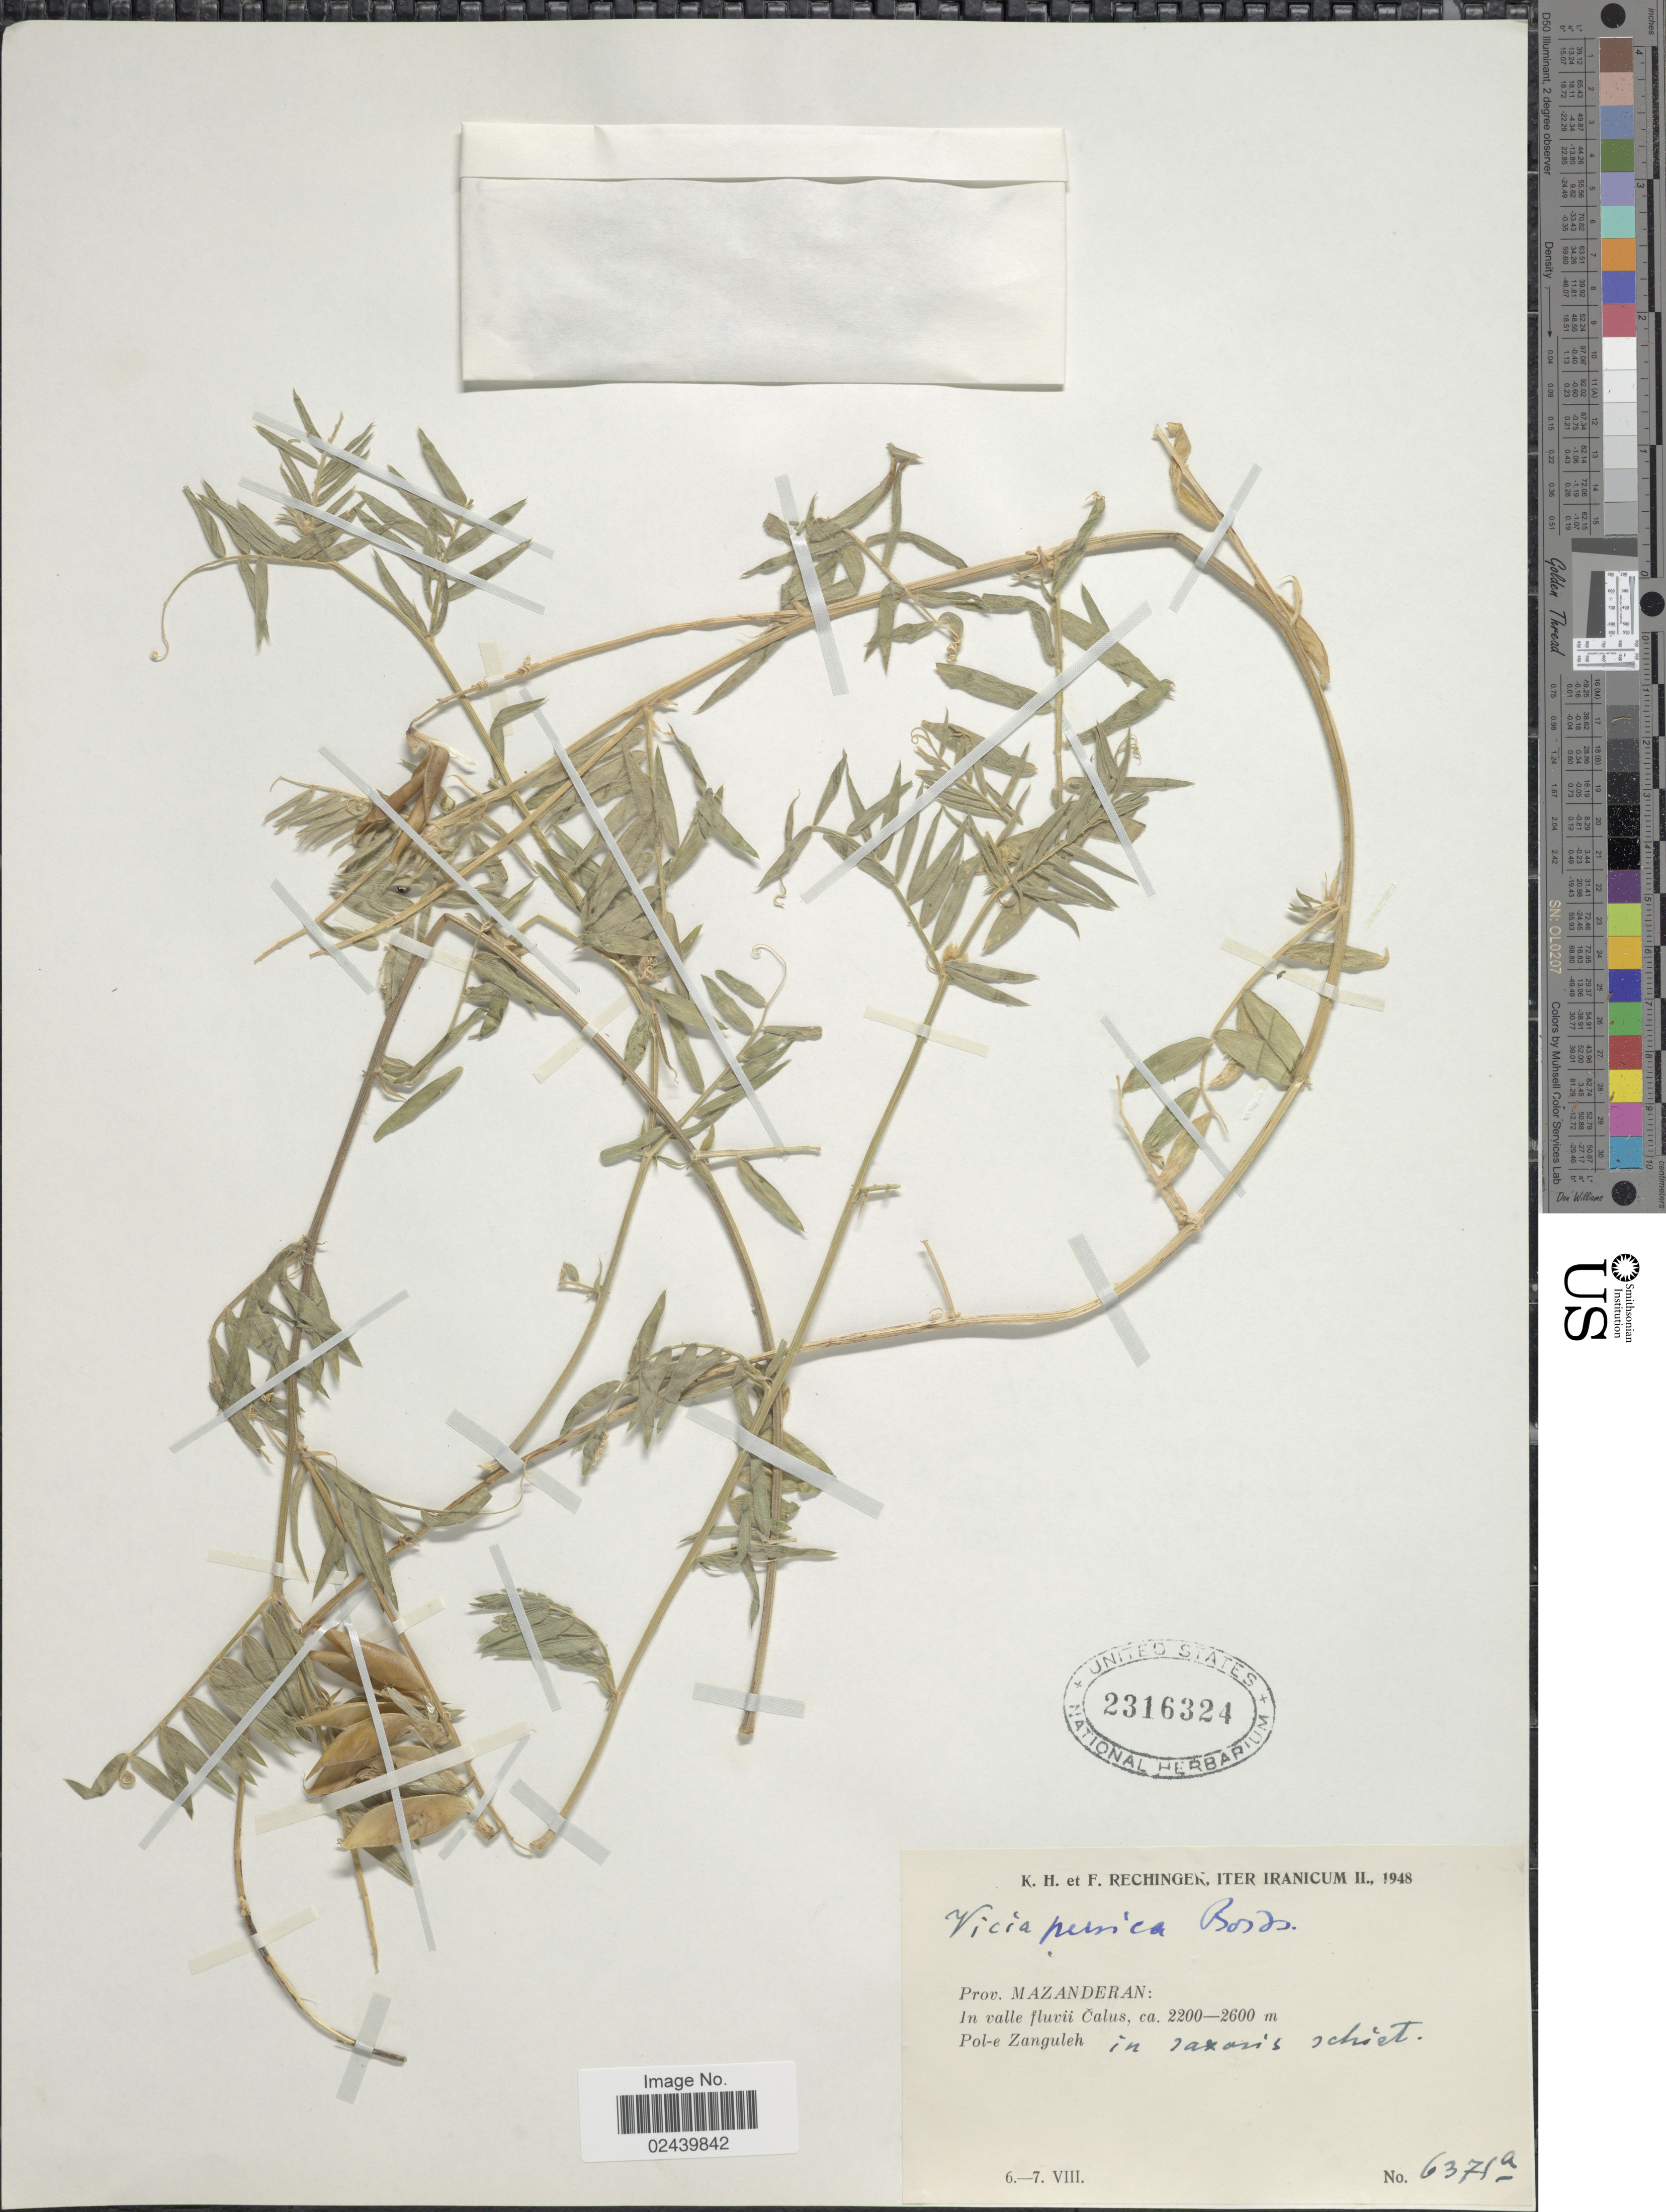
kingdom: Plantae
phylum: Tracheophyta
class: Magnoliopsida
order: Fabales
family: Fabaceae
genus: Vicia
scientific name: Vicia persica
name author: Boiss.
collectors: K. H. Rechinger & F. Rechinger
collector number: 6371a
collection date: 1948-08-06/1948-08-07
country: Iran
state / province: Mazandaran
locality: In valle fluvii Calus, Pol-e Zanguleh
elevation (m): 2200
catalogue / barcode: US 2316324